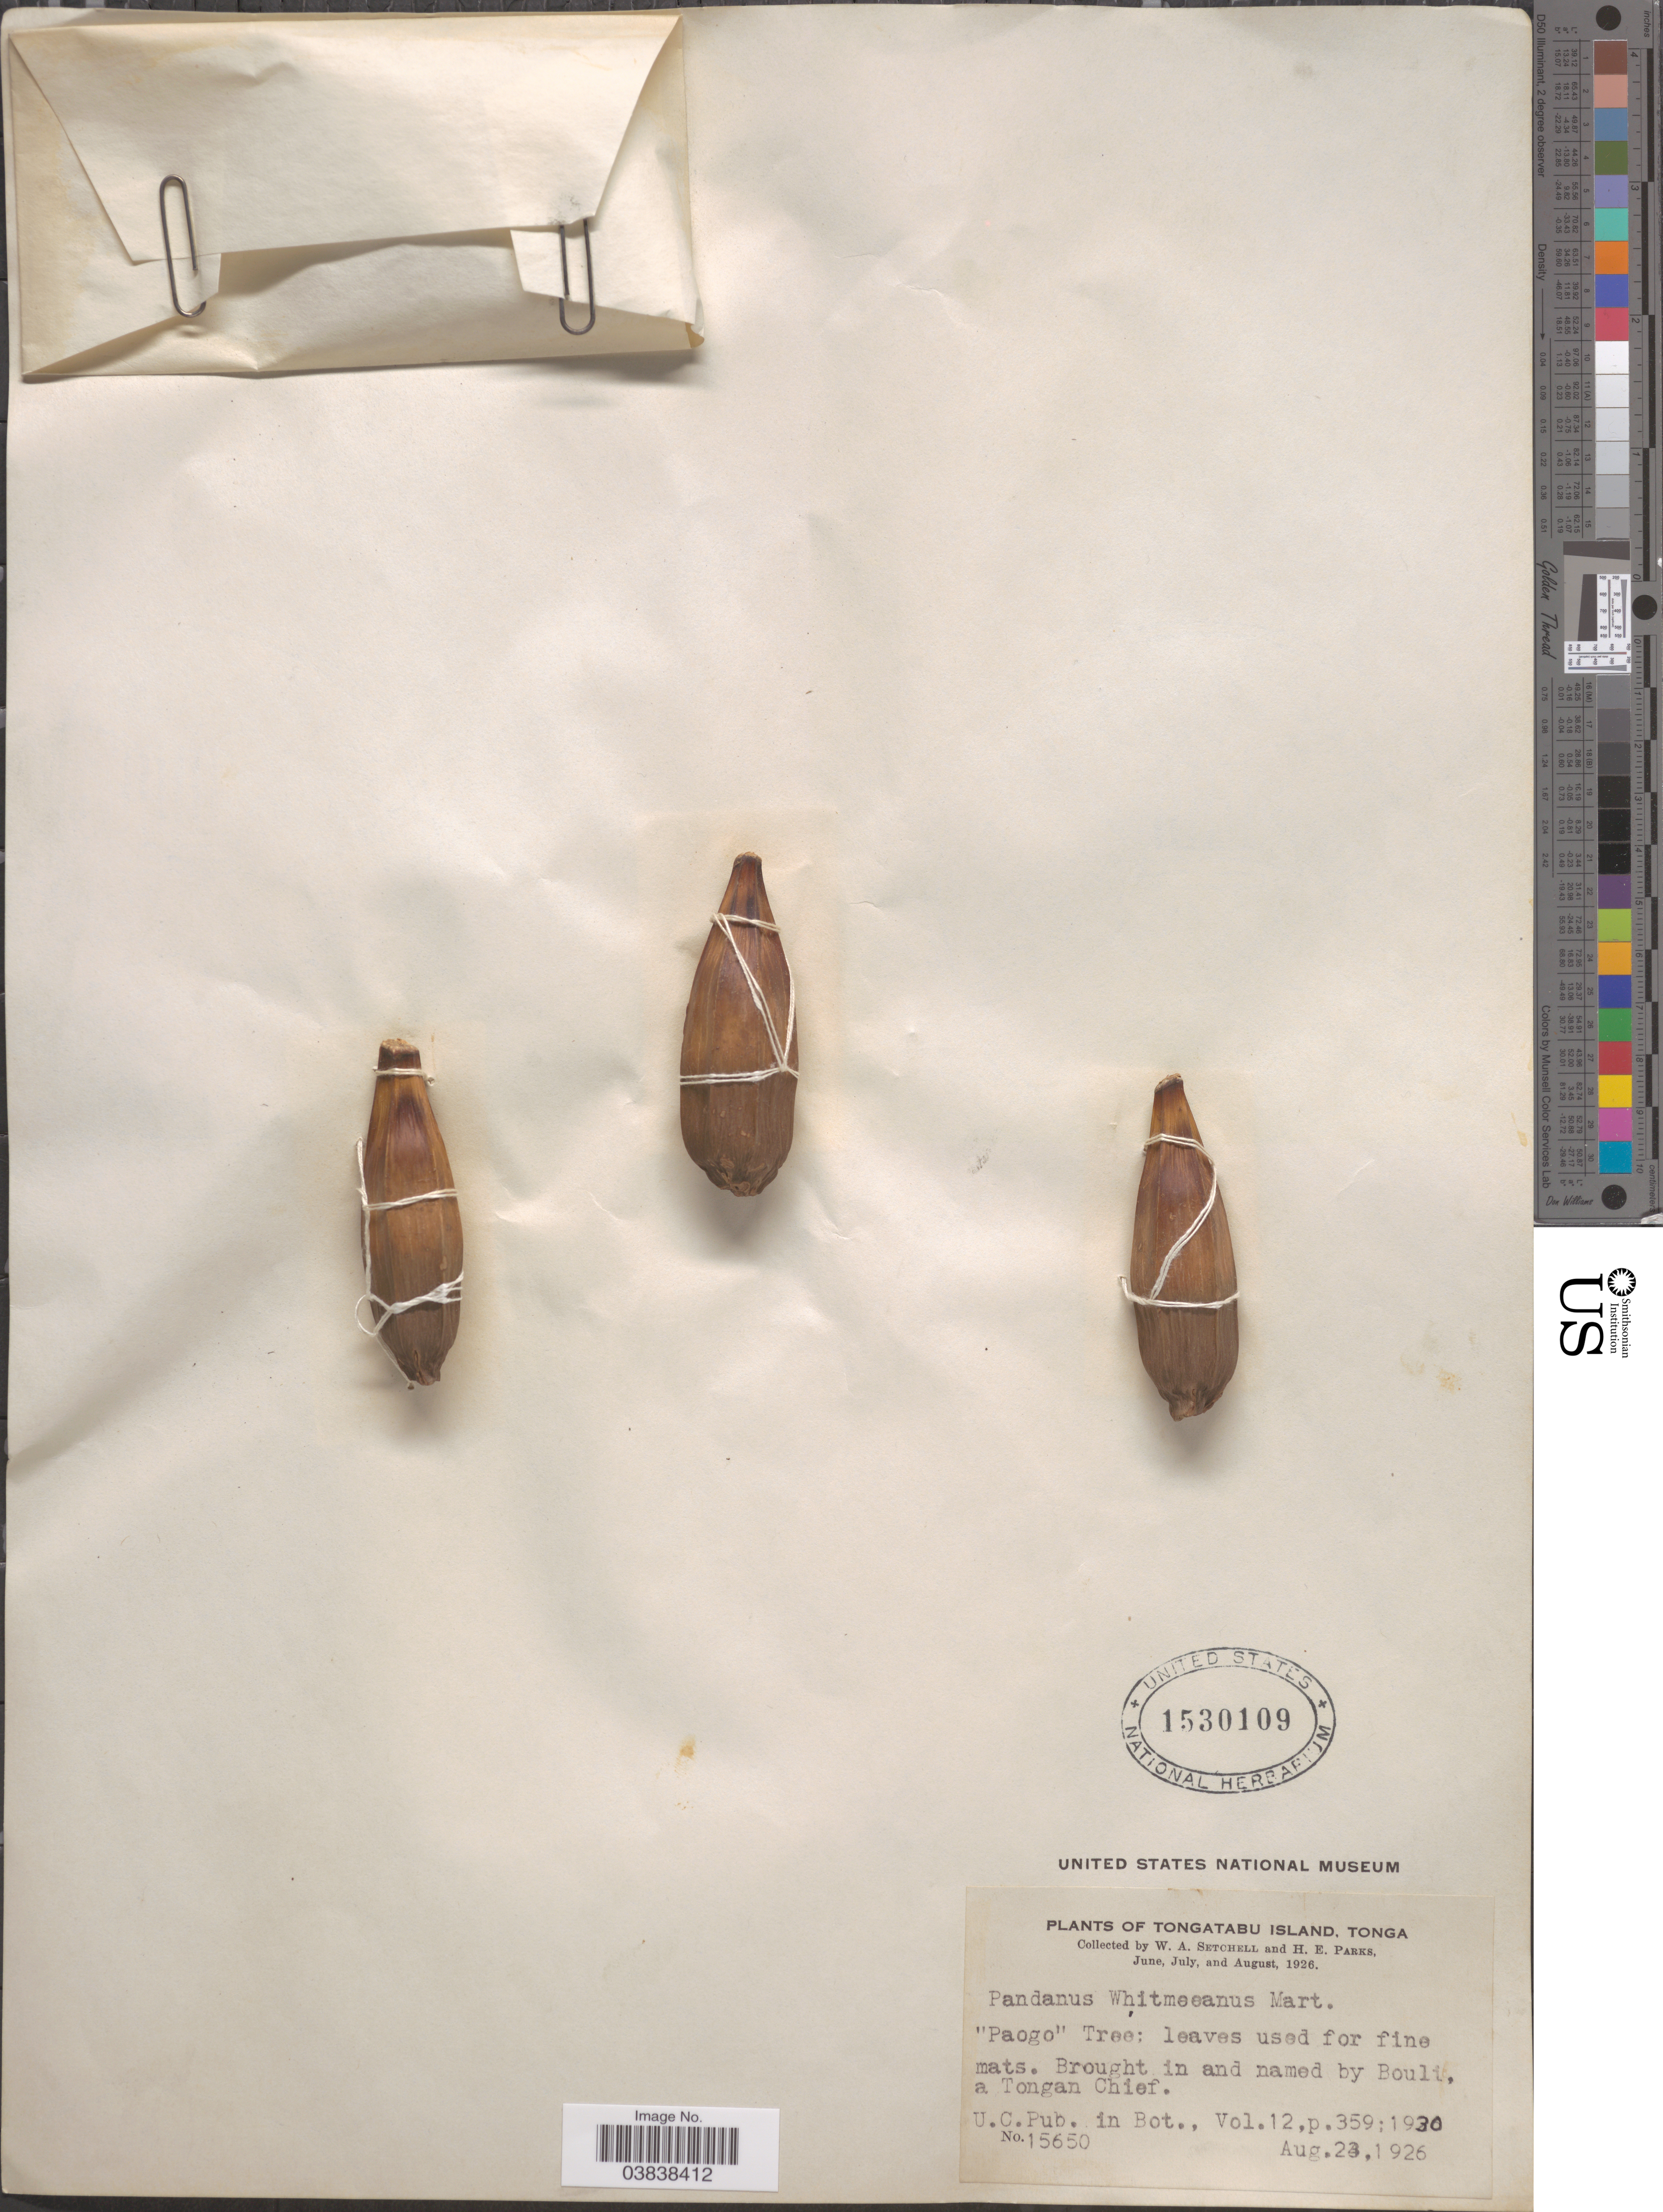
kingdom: Plantae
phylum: Tracheophyta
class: Liliopsida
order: Pandanales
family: Pandanaceae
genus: Pandanus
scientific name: Pandanus whitmeeanus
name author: Martelli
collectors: W. Setchell & H. E. Parks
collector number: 15650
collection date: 1926-08-23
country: Tonga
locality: Tongatabu Island.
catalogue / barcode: US 1530109